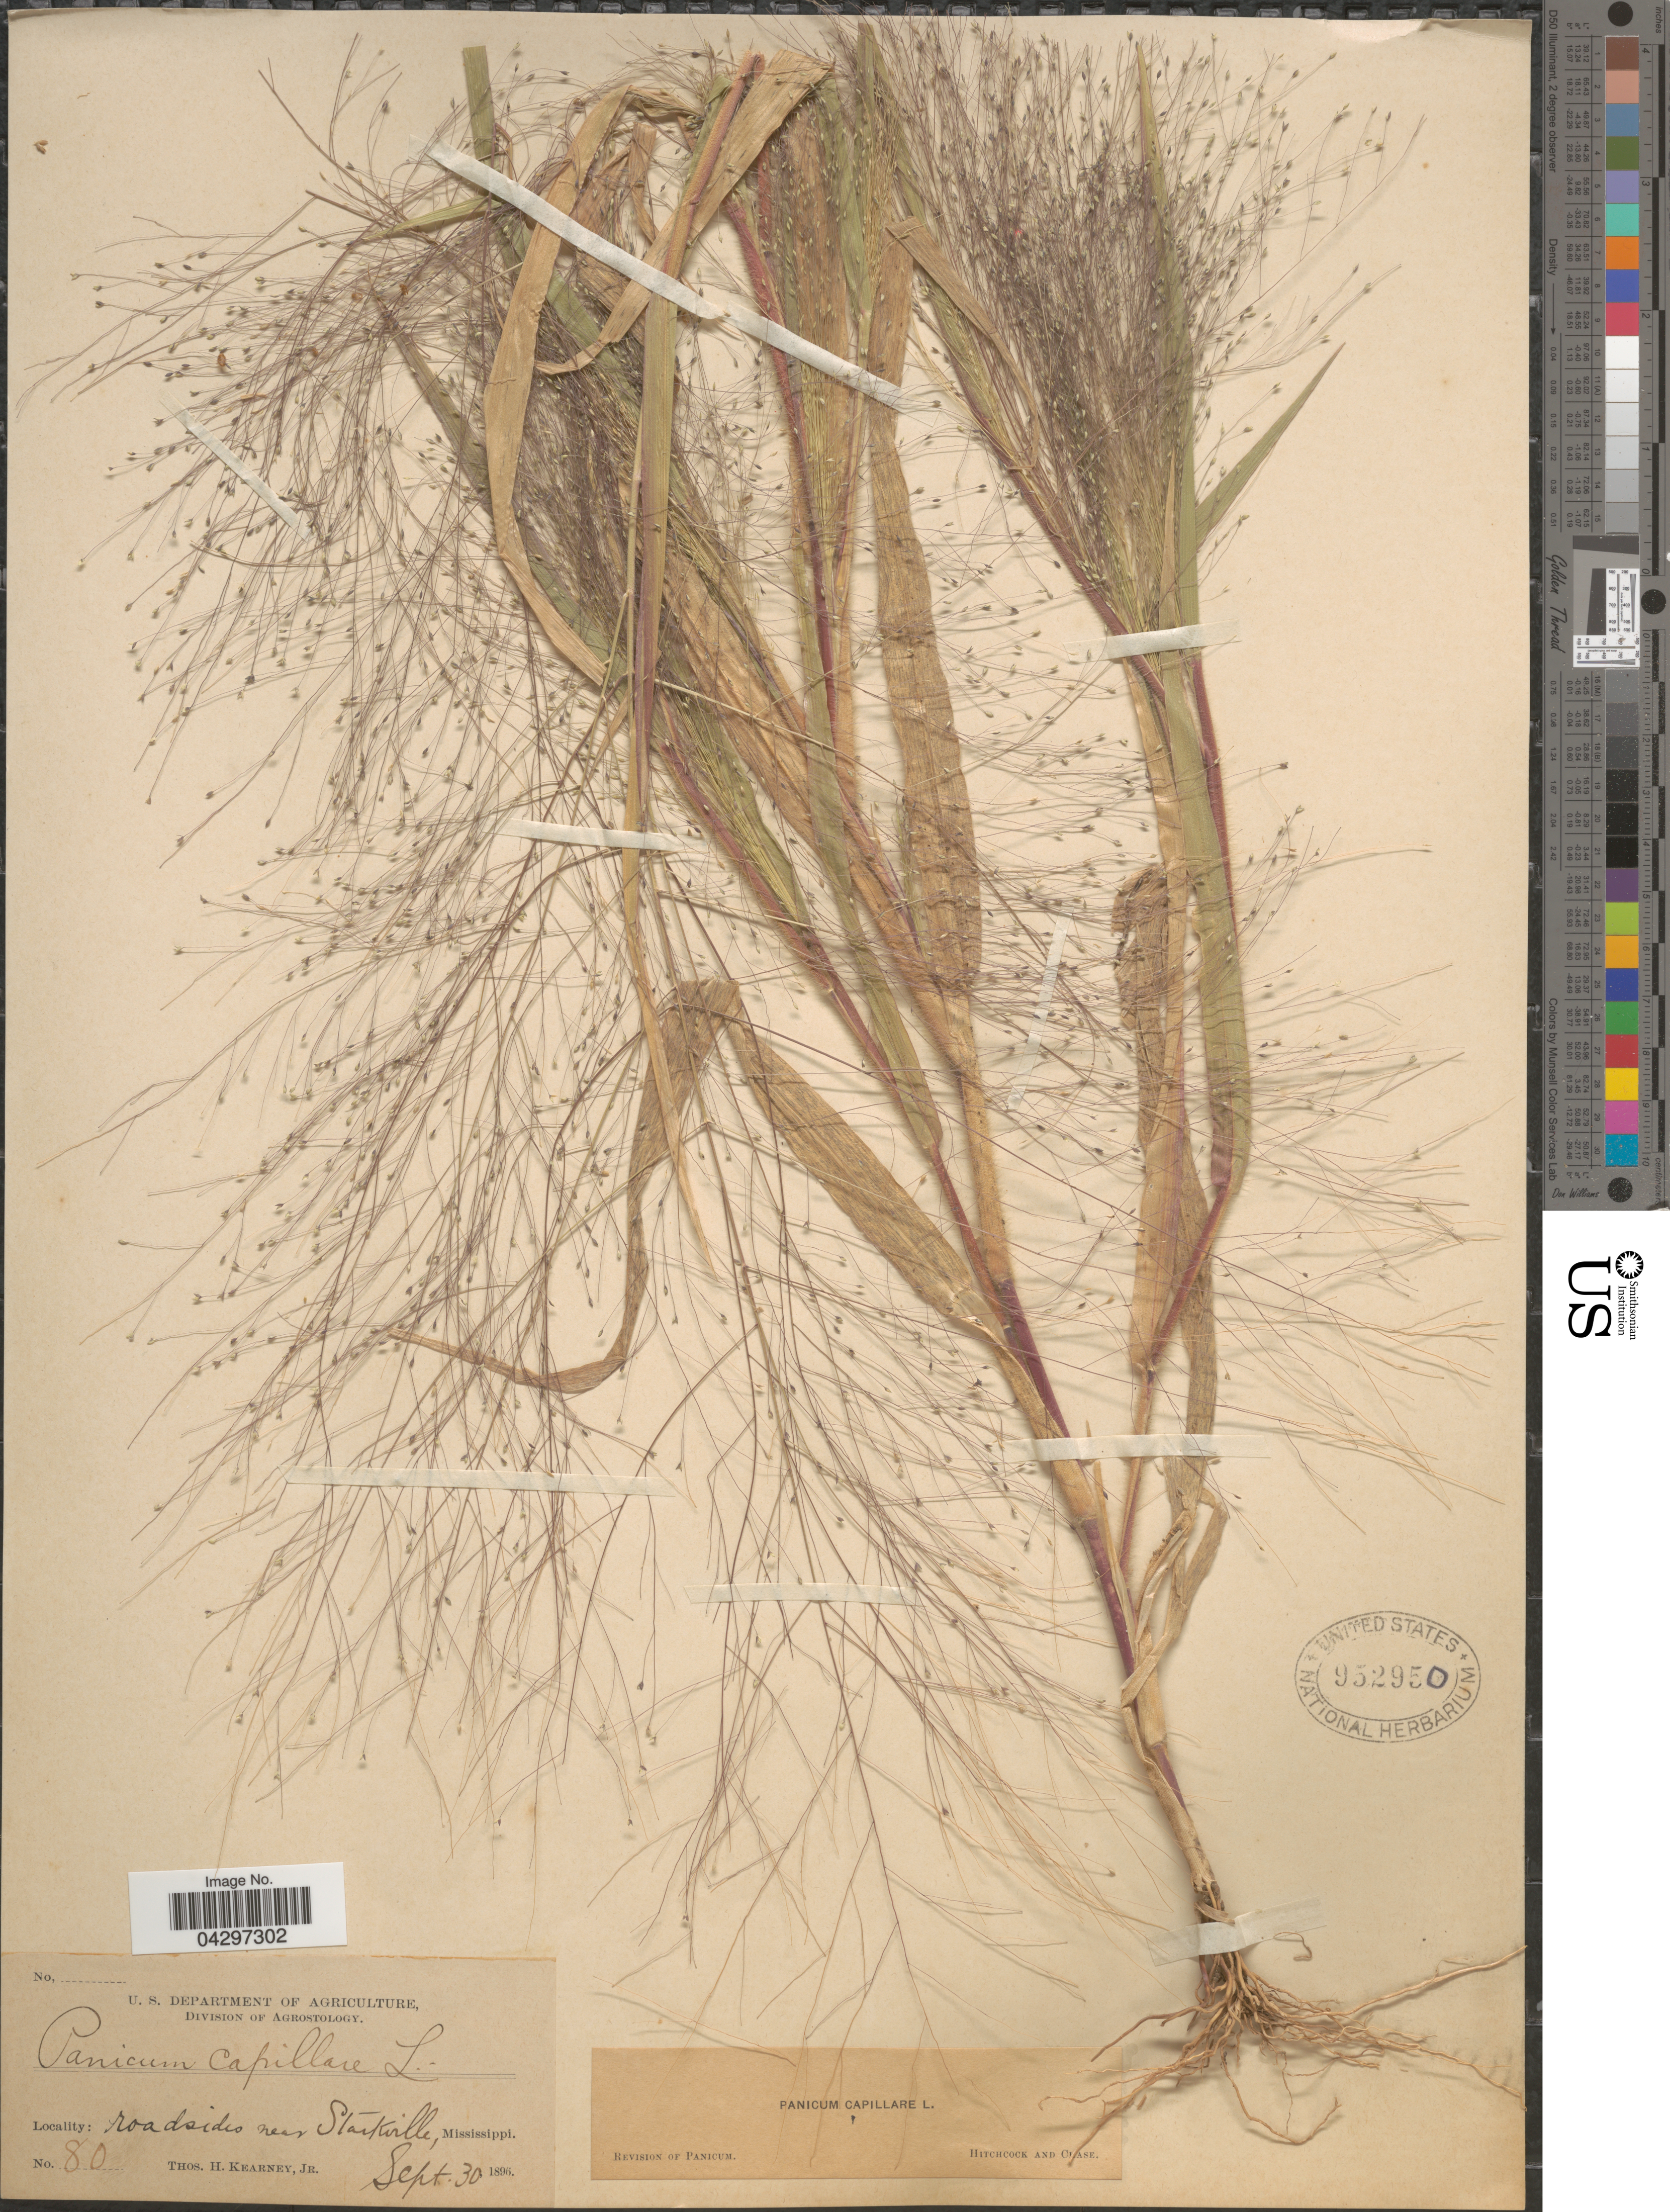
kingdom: Plantae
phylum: Tracheophyta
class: Liliopsida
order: Poales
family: Poaceae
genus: Panicum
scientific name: Panicum capillare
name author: L.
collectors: T. H. Kearney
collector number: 80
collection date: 1896-09-30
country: United States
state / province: Mississippi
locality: Roadsides near Starkville.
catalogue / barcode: US 952950